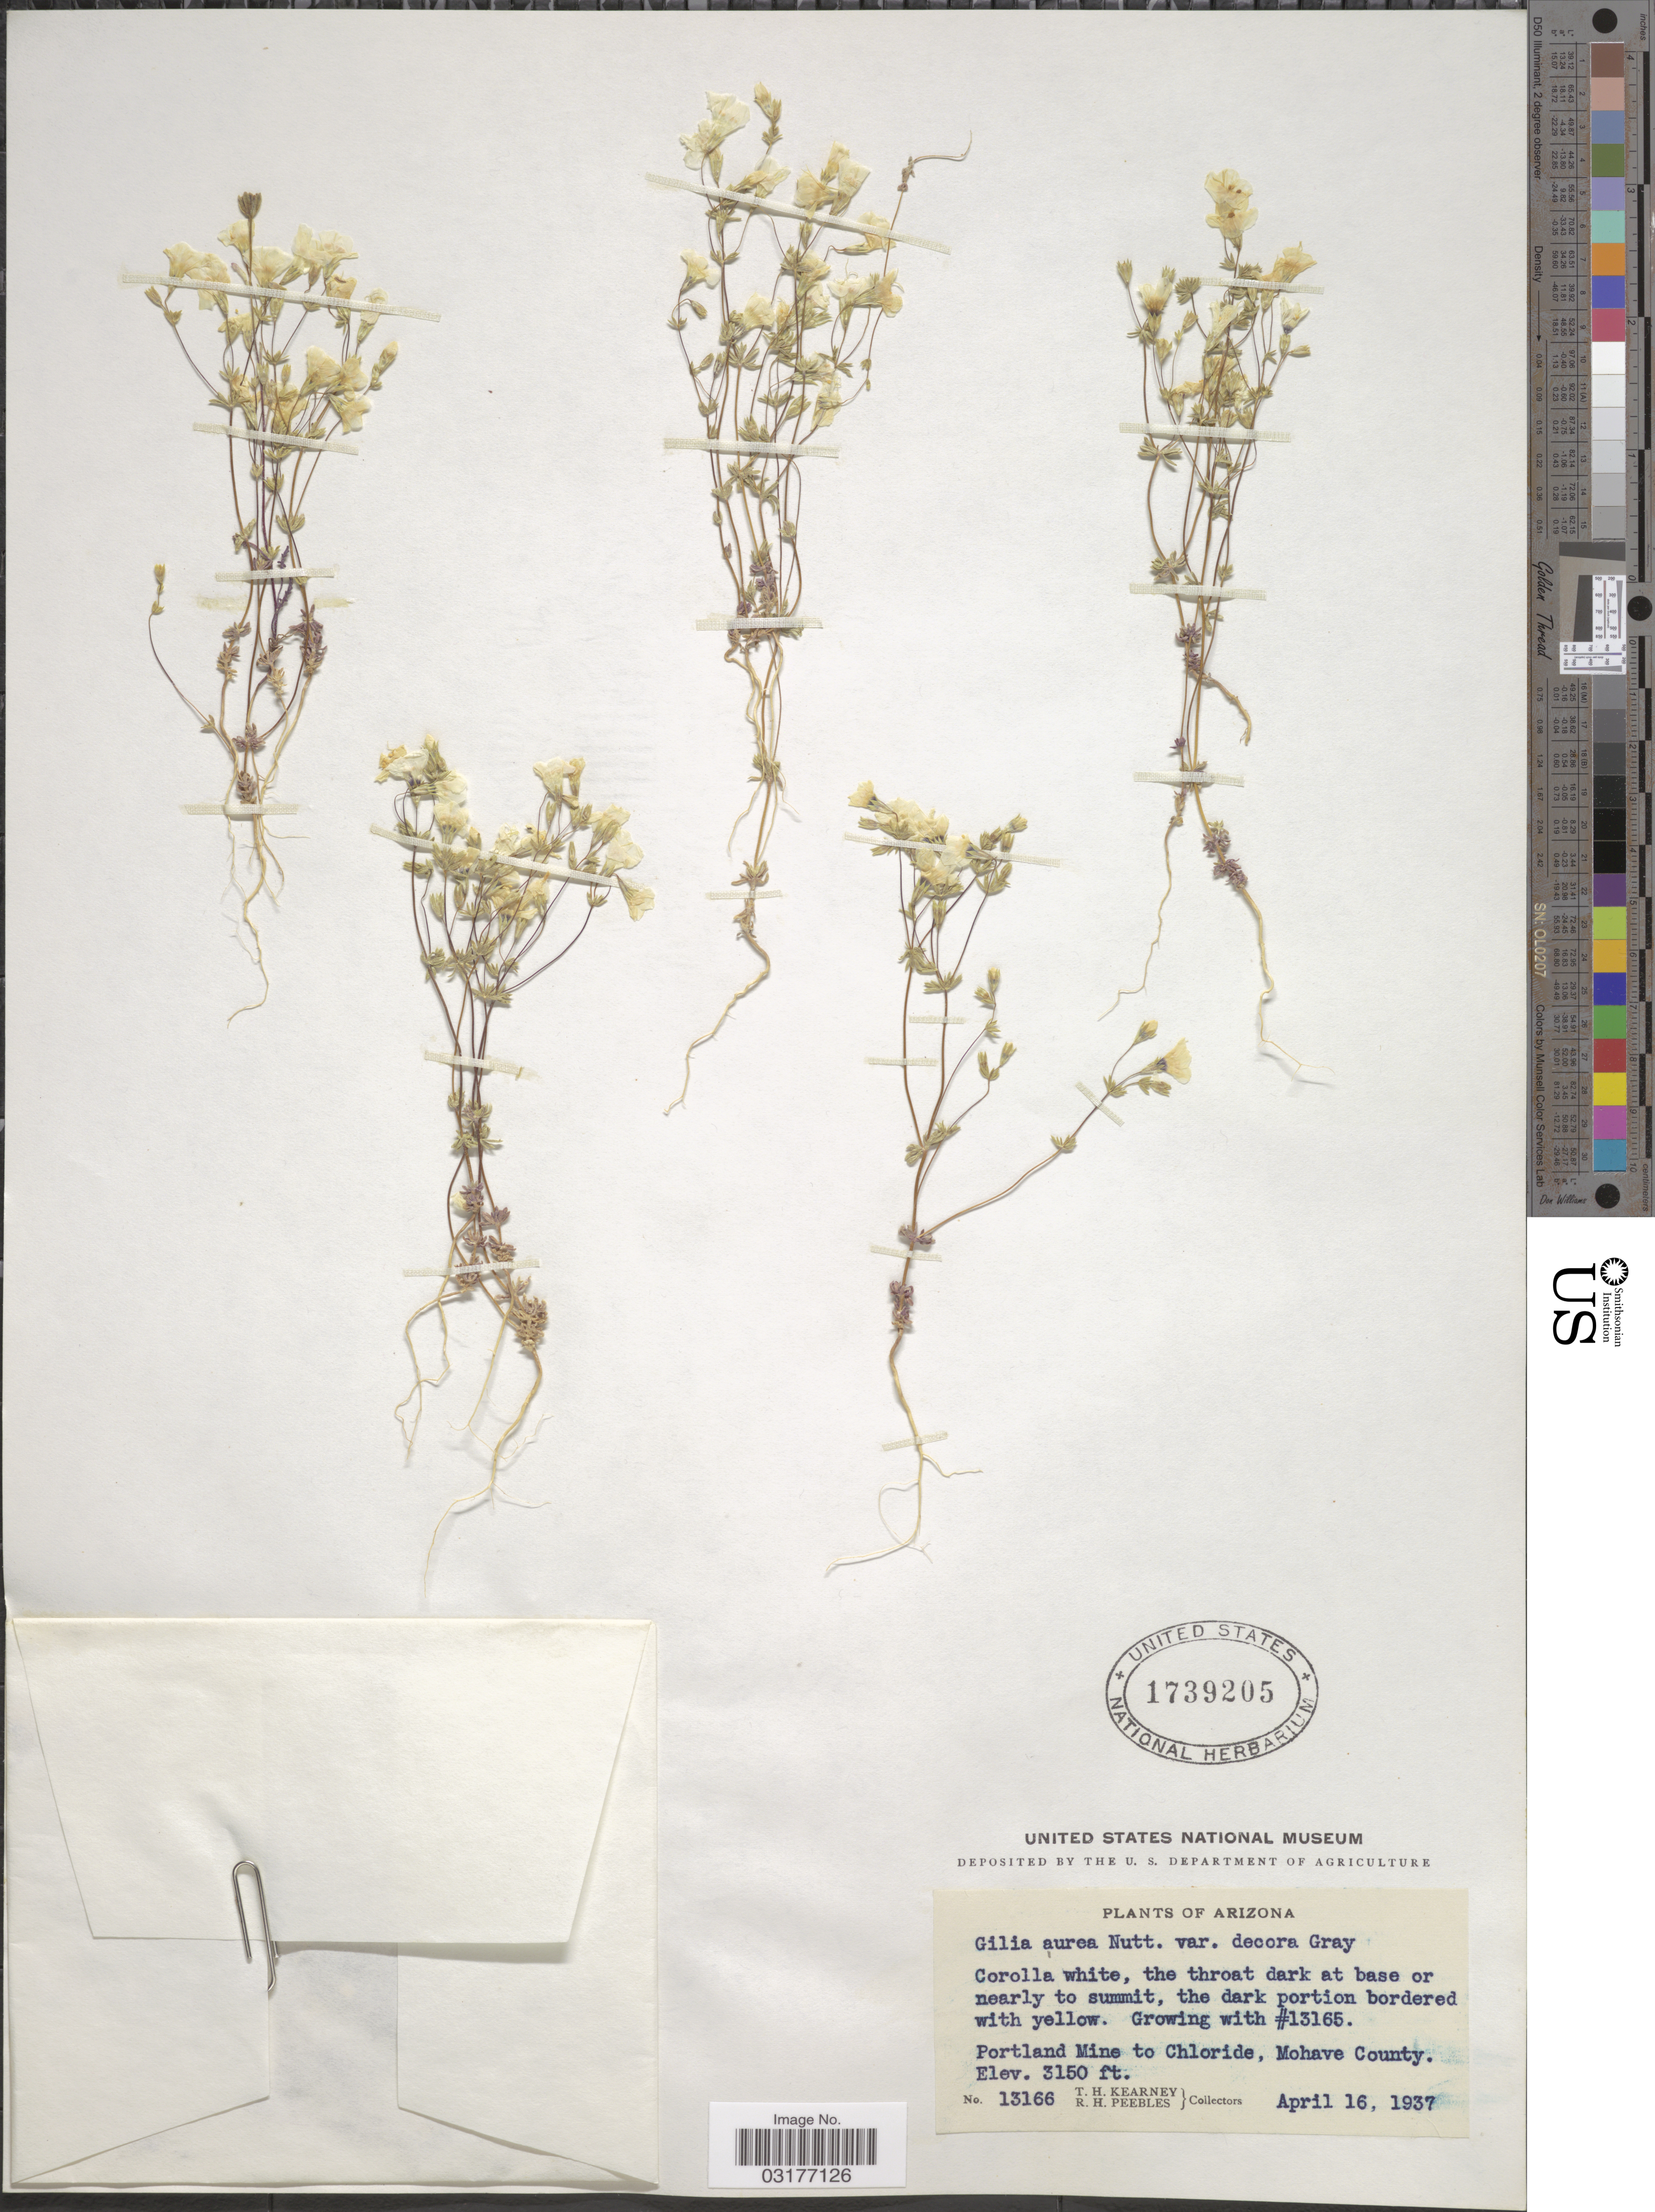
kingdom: Plantae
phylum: Tracheophyta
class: Magnoliopsida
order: Ericales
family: Polemoniaceae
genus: Leptosiphon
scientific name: Leptosiphon chrysanthus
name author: J.M. Porter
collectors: T. H. Kearney & R. H. Peebles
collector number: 13166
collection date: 1937-04-16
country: United States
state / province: Arizona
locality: Portland Mine to Chloride, Mohave County.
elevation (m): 960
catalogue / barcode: US 1739205